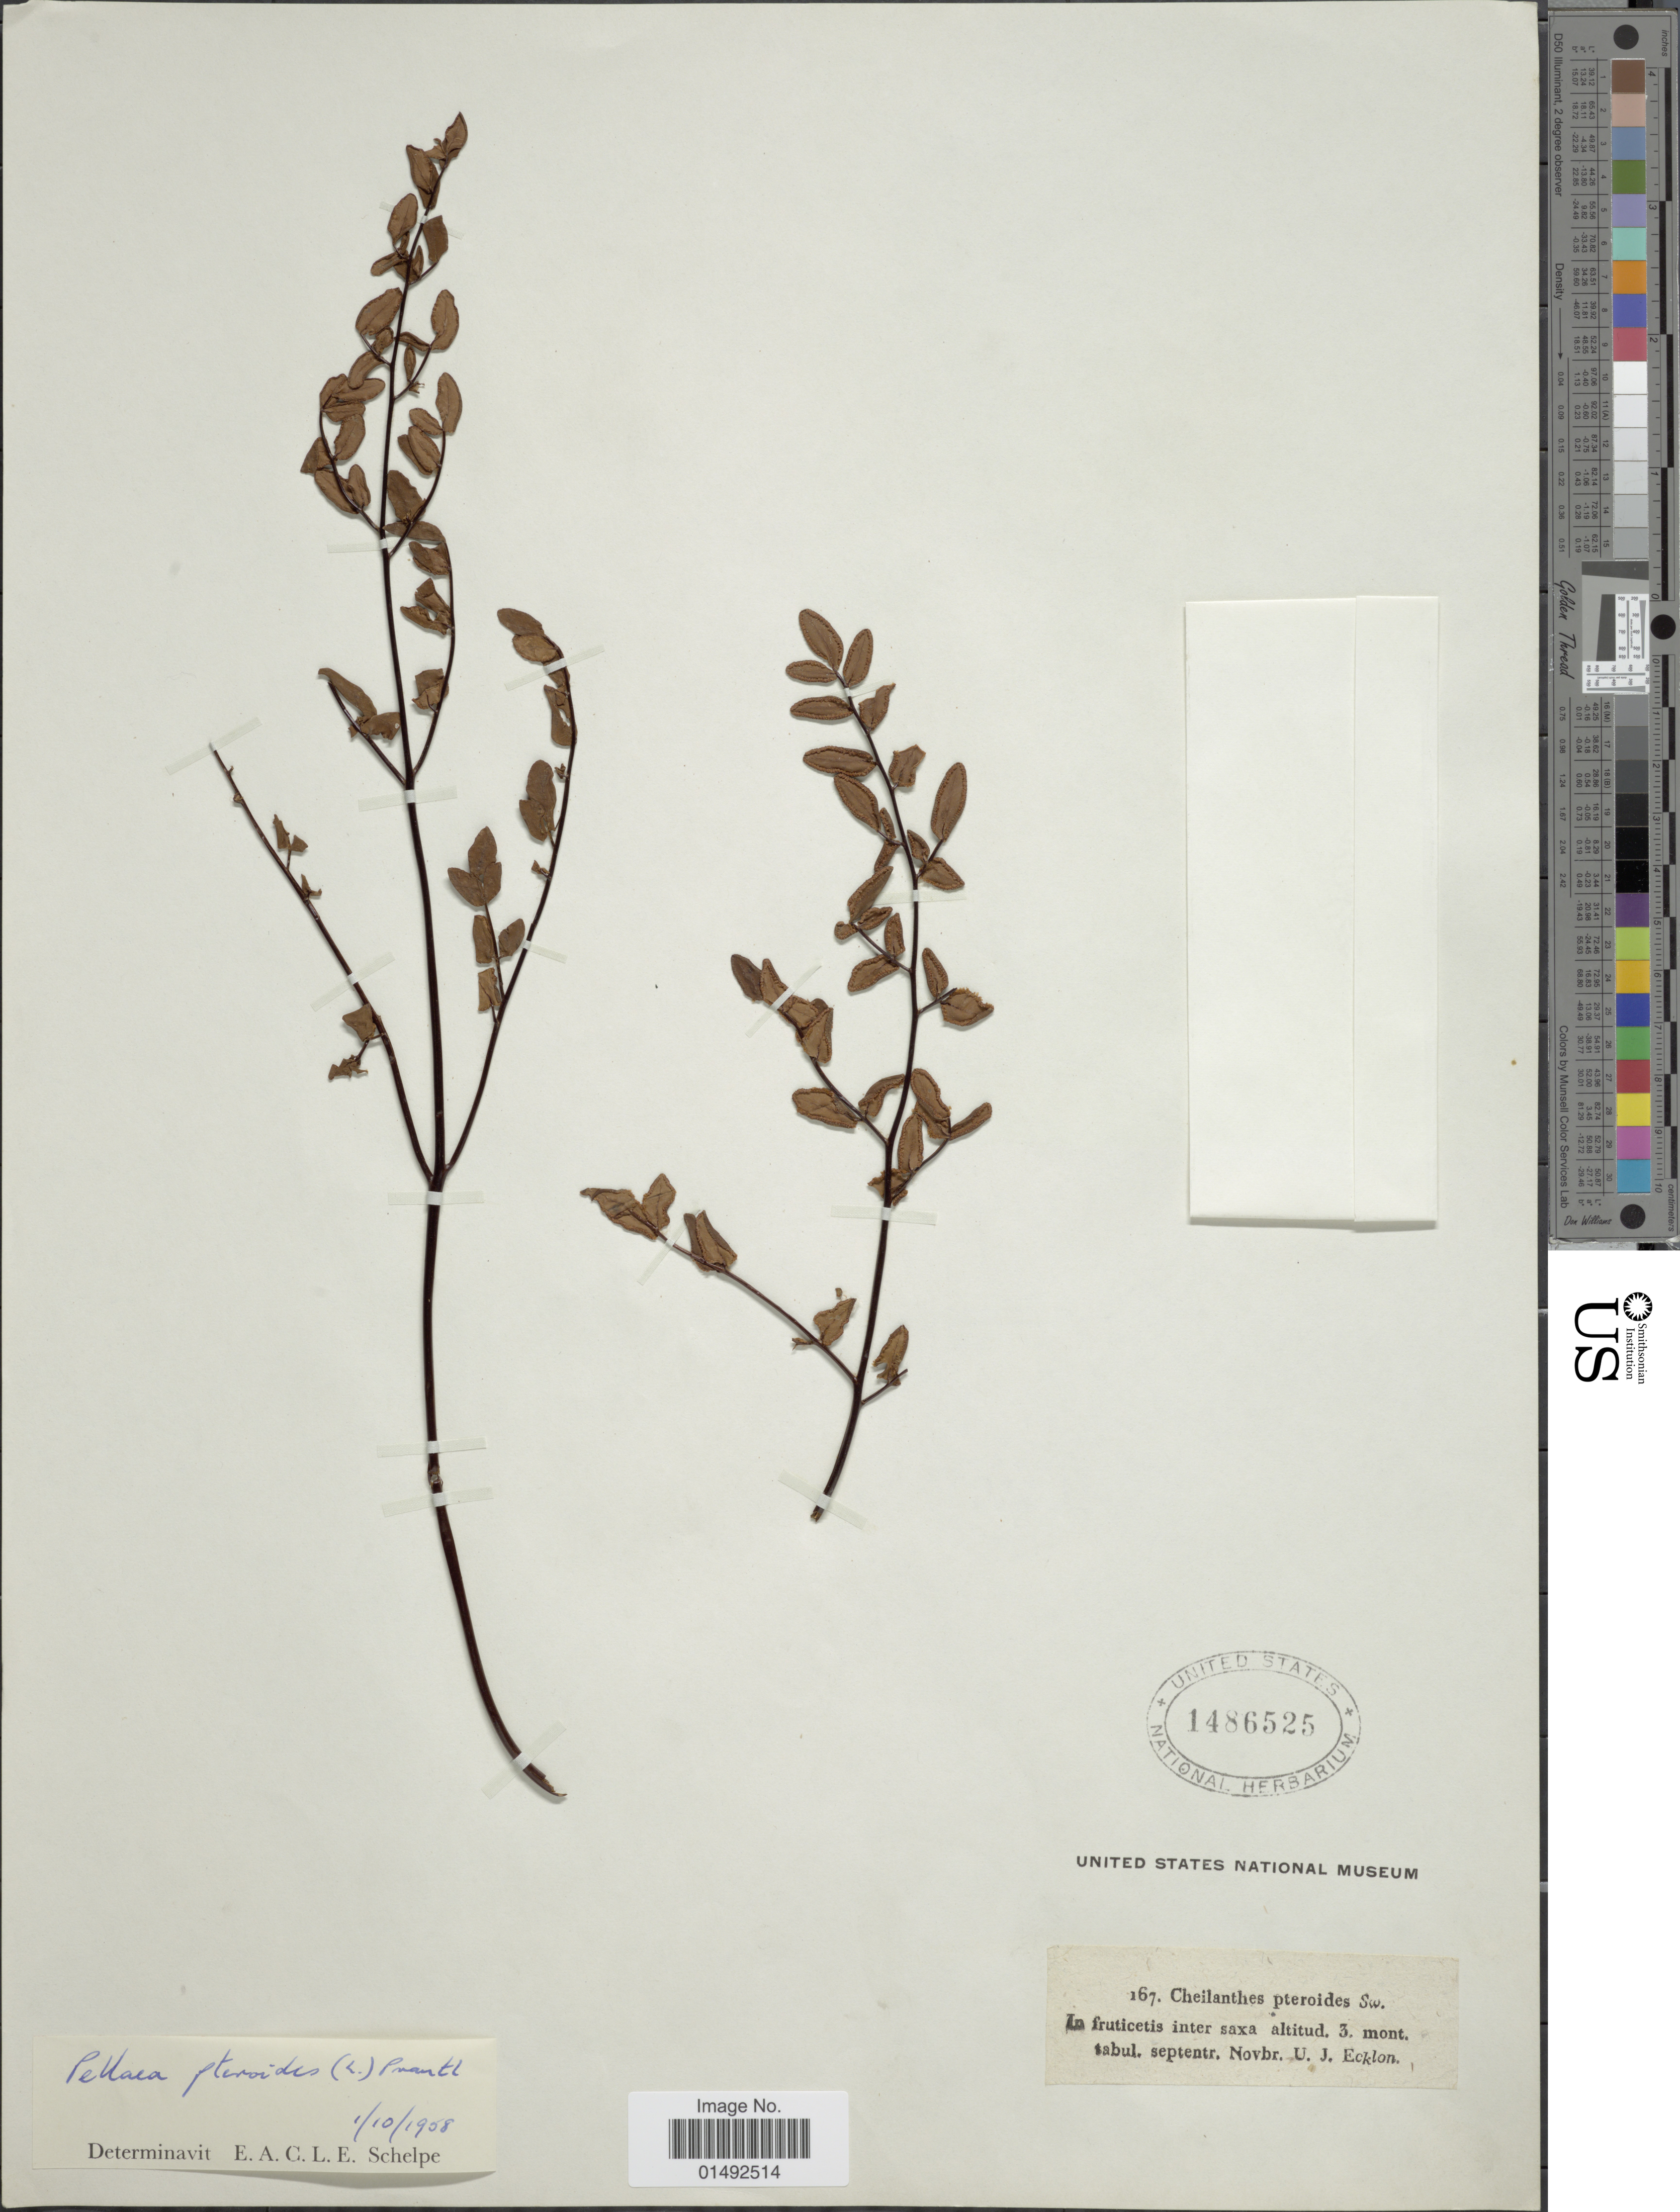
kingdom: Plantae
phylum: Tracheophyta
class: Polypodiopsida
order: Polypodiales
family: Pteridaceae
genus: Pellaea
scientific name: Pellaea pteroides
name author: (L.) Prantl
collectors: U. Ecklon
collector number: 167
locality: In fruticetis inter saxa altitud. 3 mont. tabul. septentr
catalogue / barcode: US 1486525